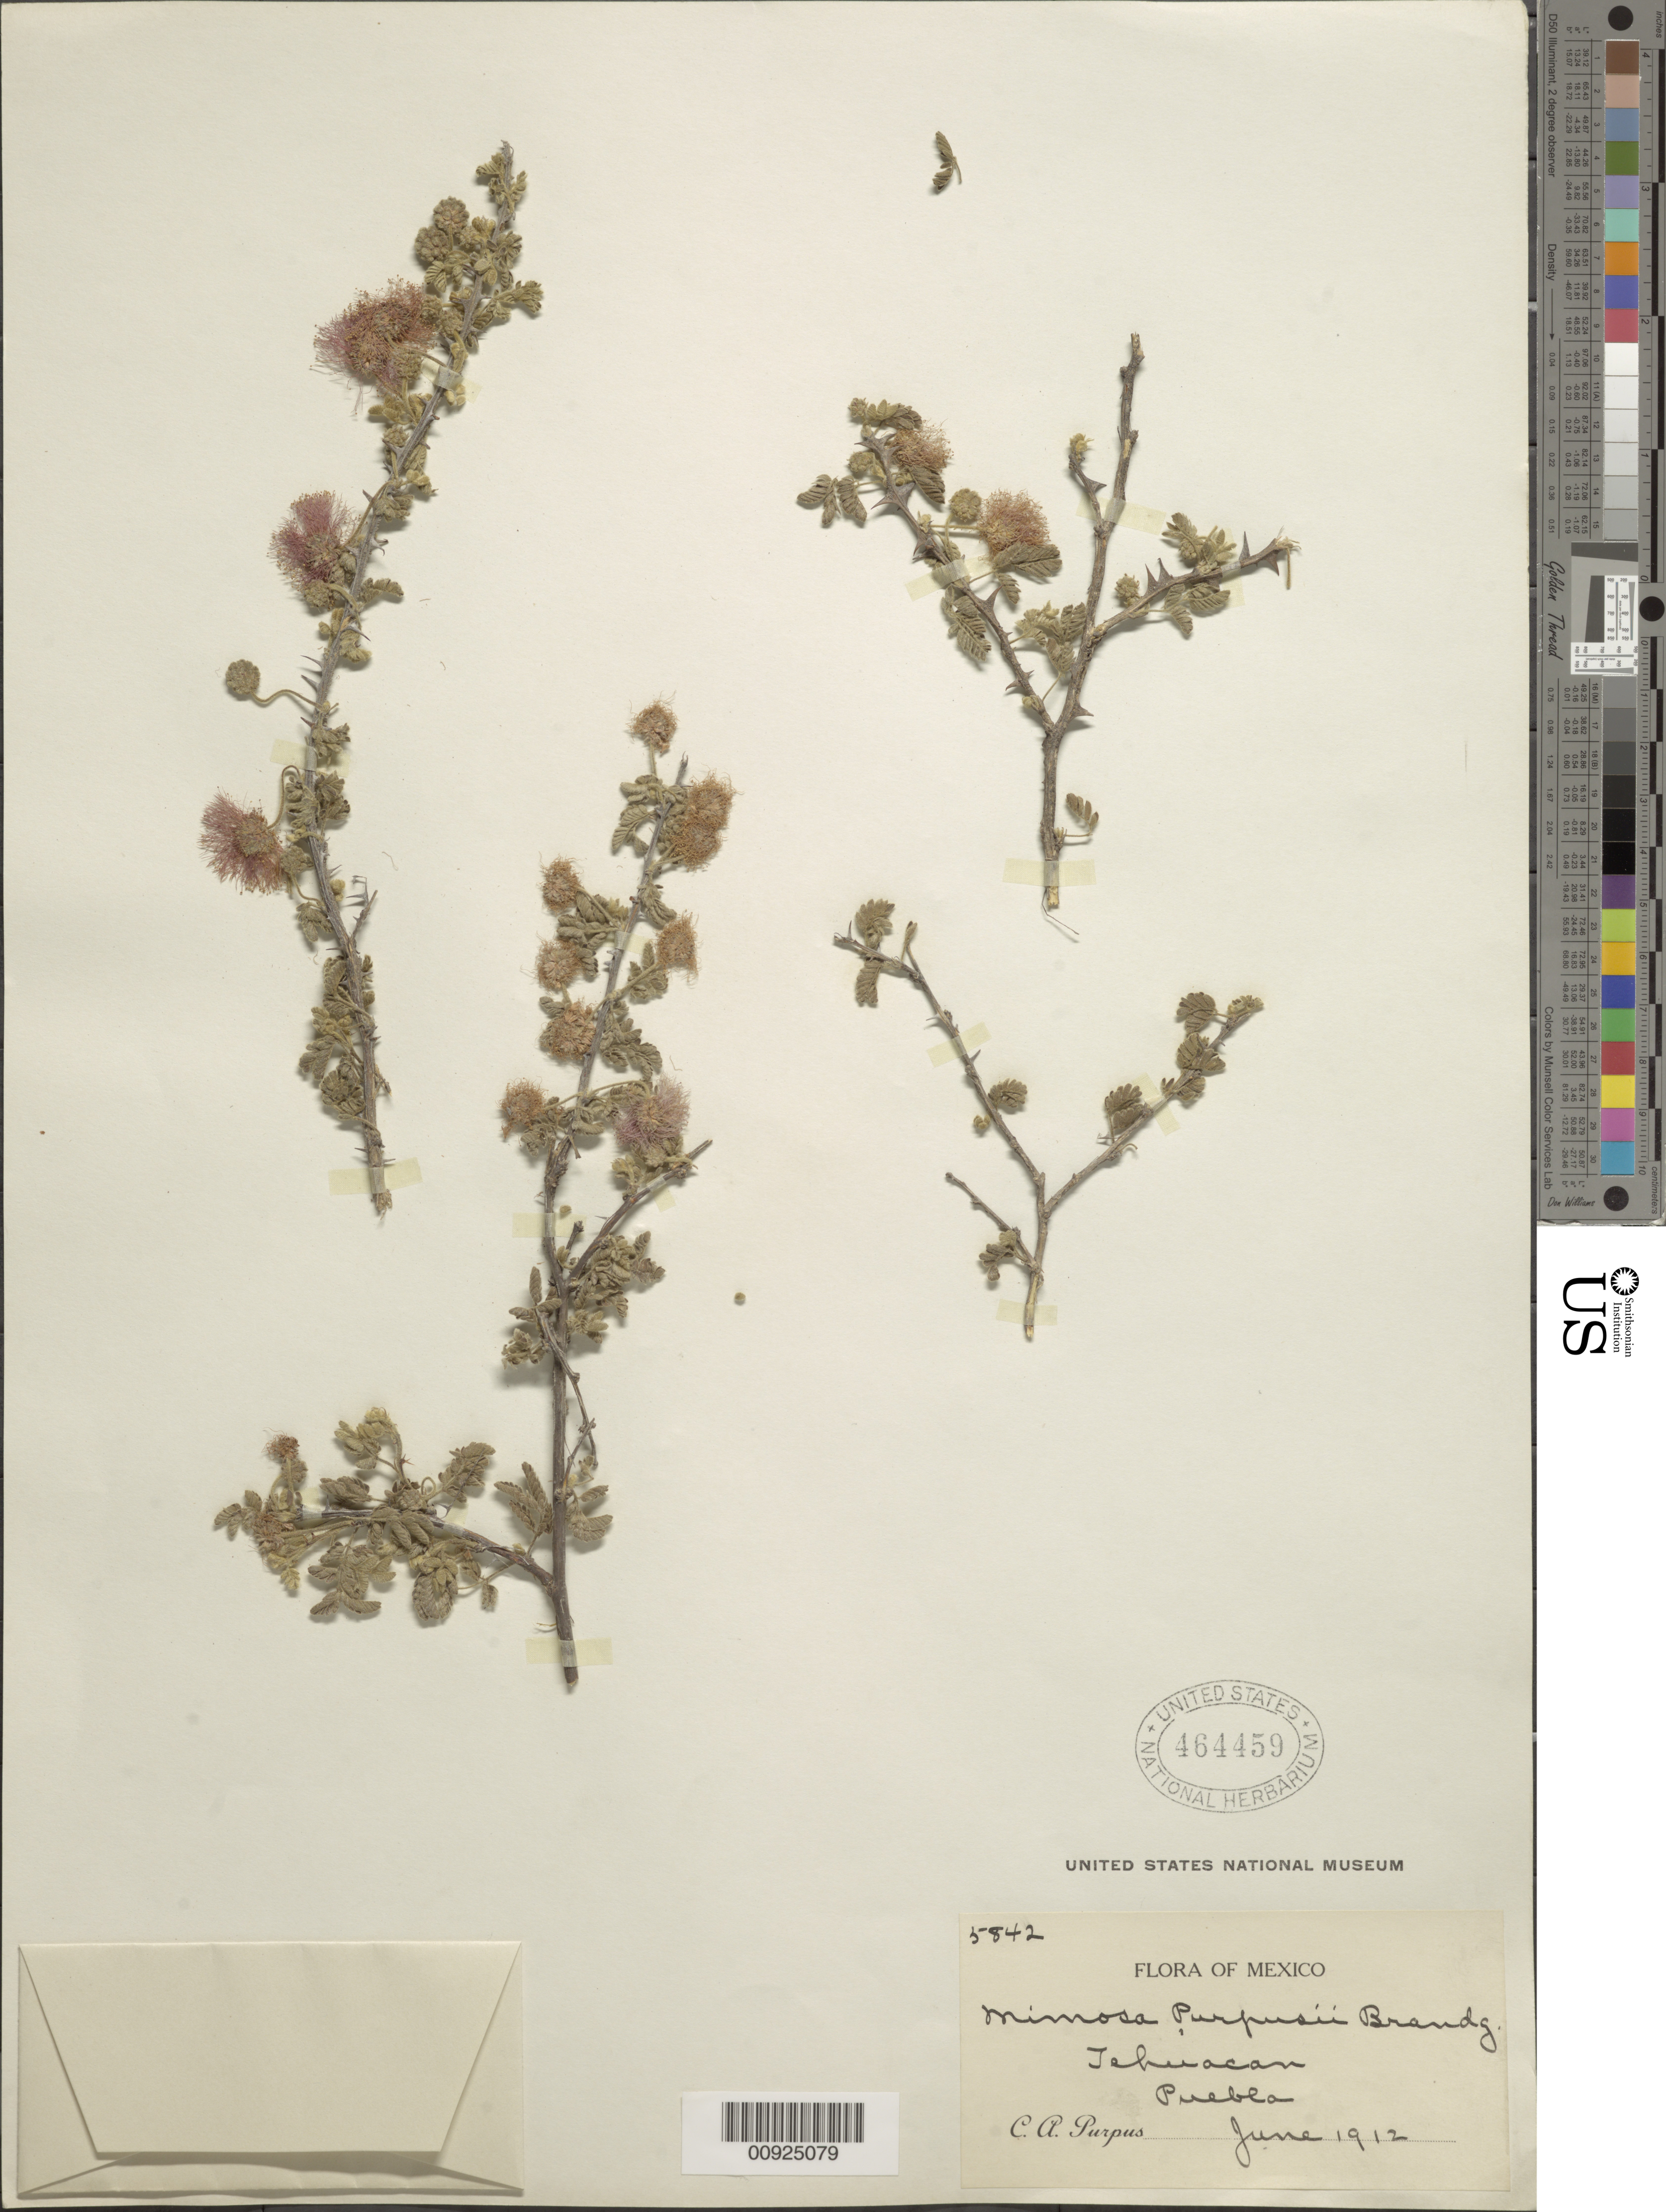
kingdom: Plantae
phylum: Tracheophyta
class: Magnoliopsida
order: Fabales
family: Fabaceae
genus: Mimosa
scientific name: Mimosa purpusii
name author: Brandegee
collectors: C. A. Purpus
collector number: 5842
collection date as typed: Jun 1912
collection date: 1912-06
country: Mexico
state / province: Puebla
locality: Tehuacán, Puebla.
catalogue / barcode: US 464459